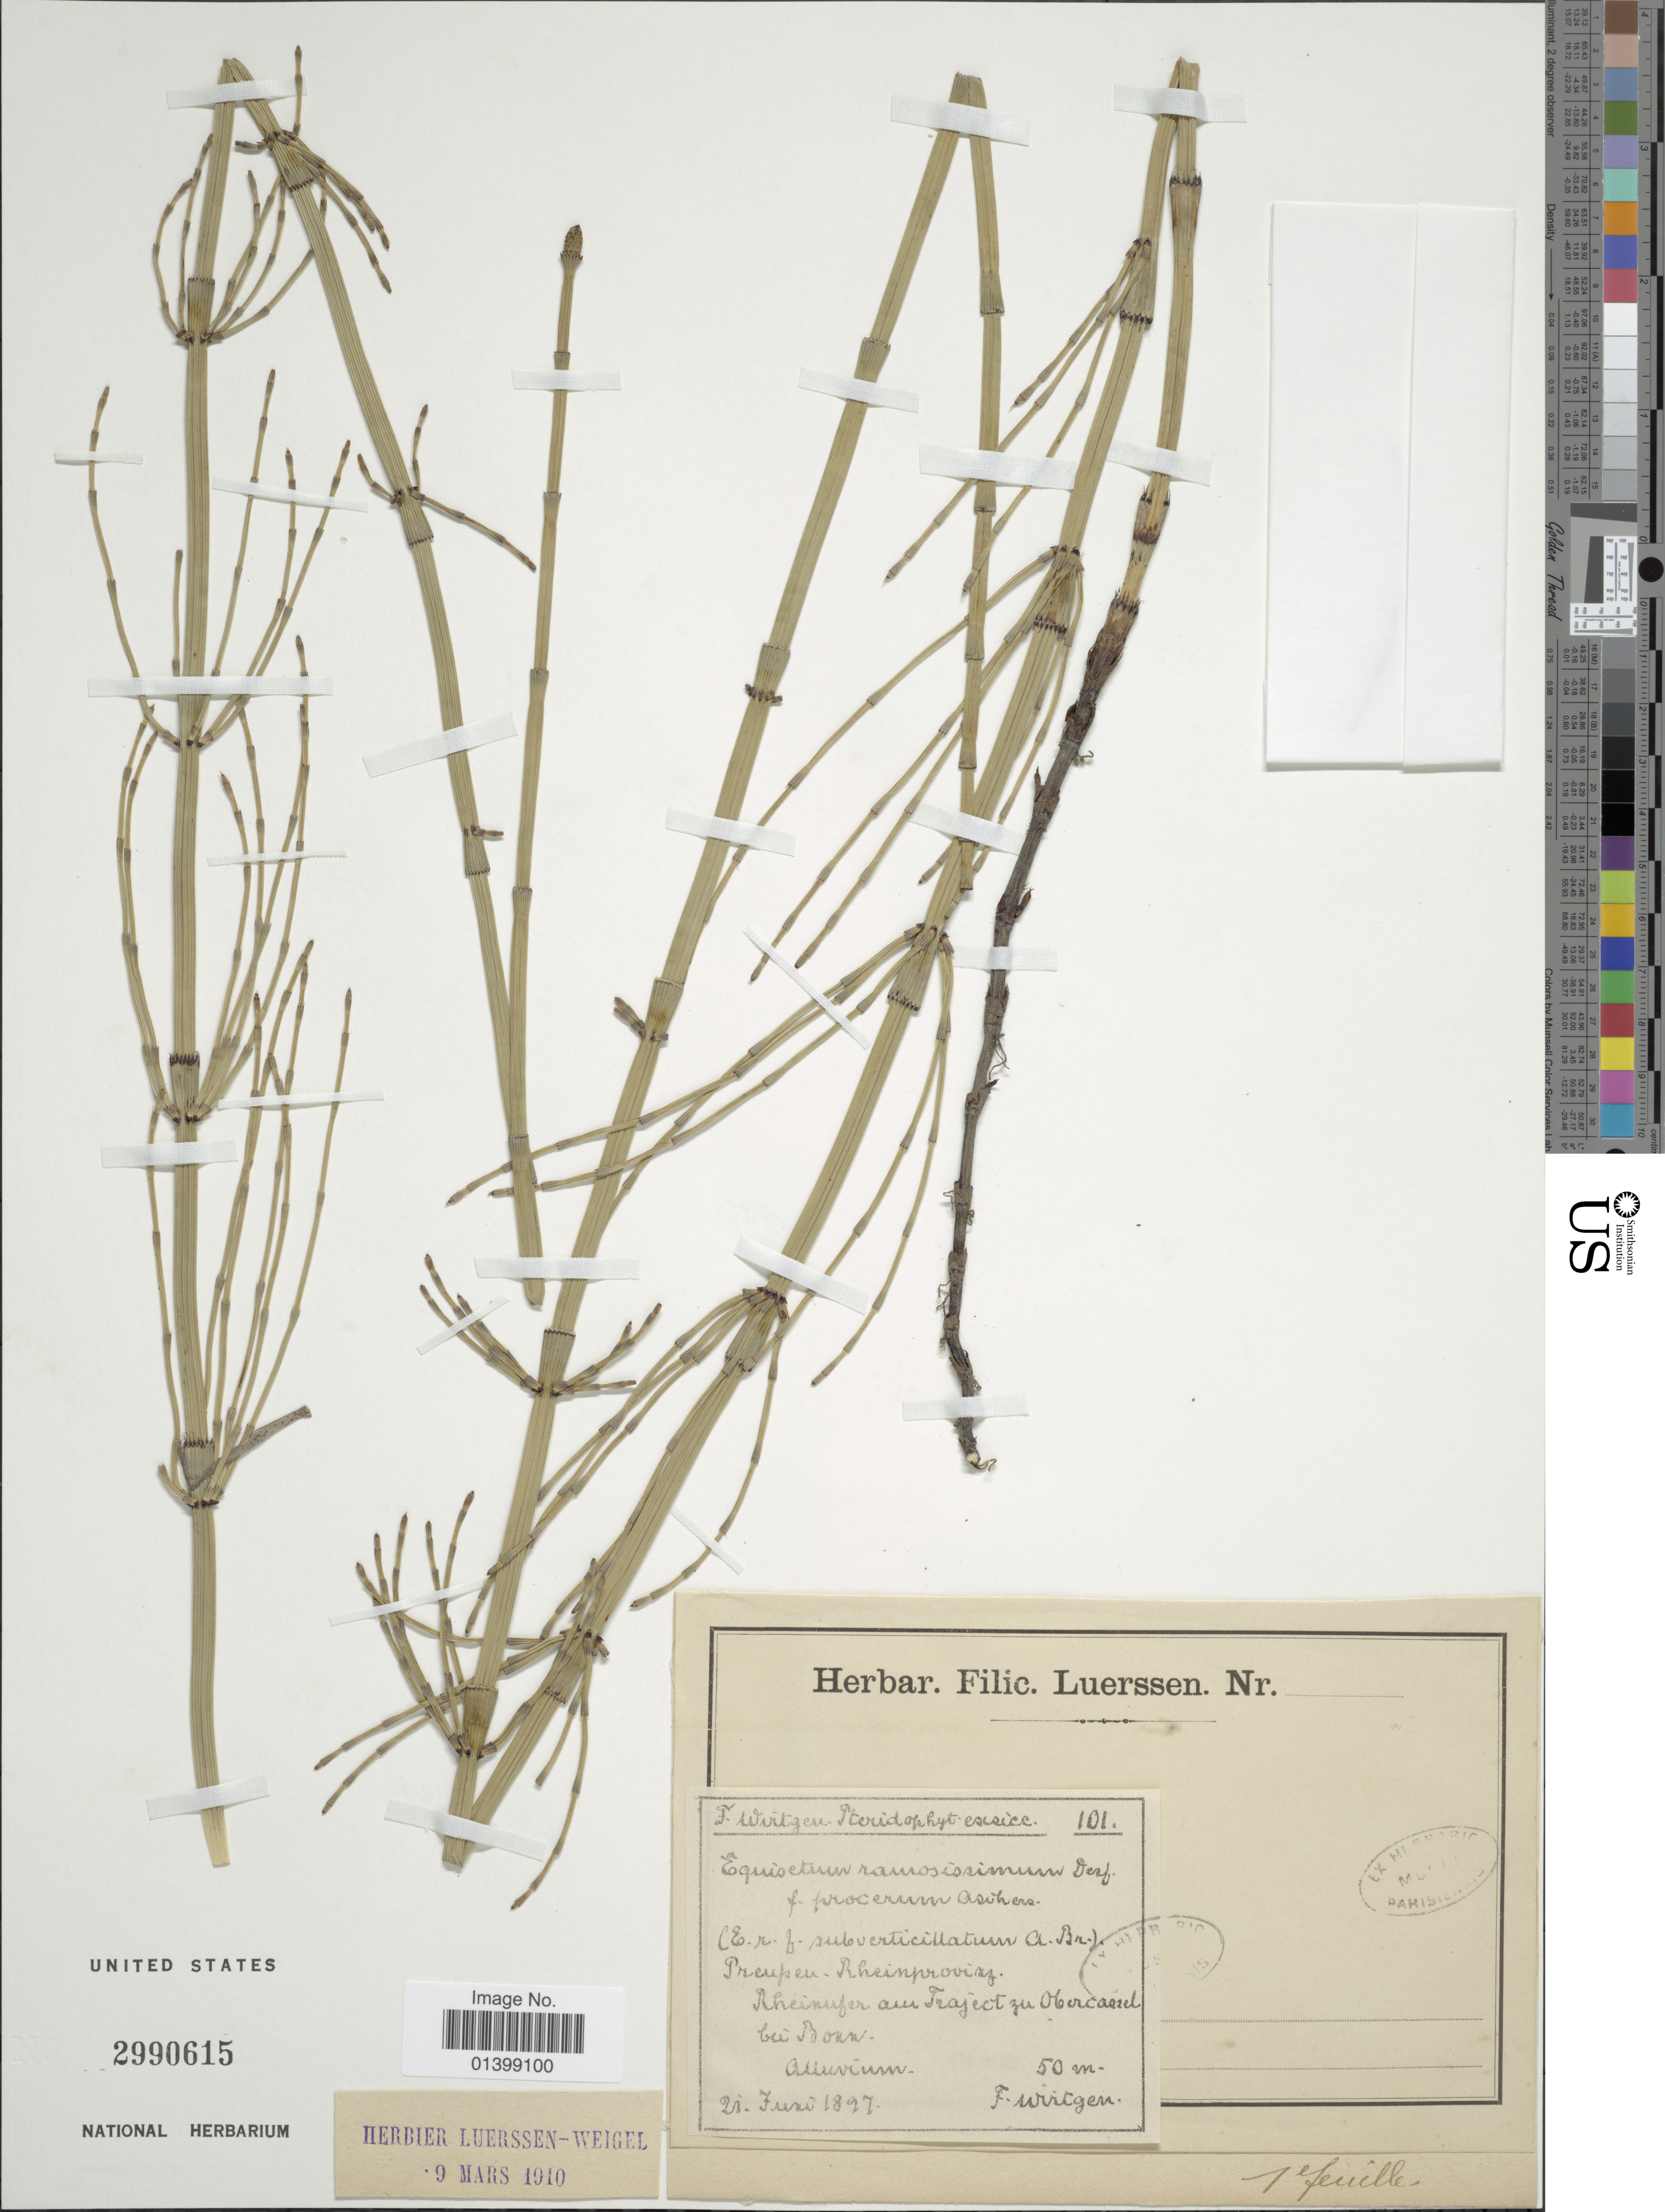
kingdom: Plantae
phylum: Tracheophyta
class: Polypodiopsida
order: Equisetales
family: Equisetaceae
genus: Equisetum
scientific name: Equisetum ramosissimum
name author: Desf.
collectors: F. Wirtgen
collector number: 101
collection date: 1897-06-21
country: Germany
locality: Preussen-Rheinprovinz, Rheinufer am Traject zu Ober [illegible text] bei Bonn[interpreted]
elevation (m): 50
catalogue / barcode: US 2990615